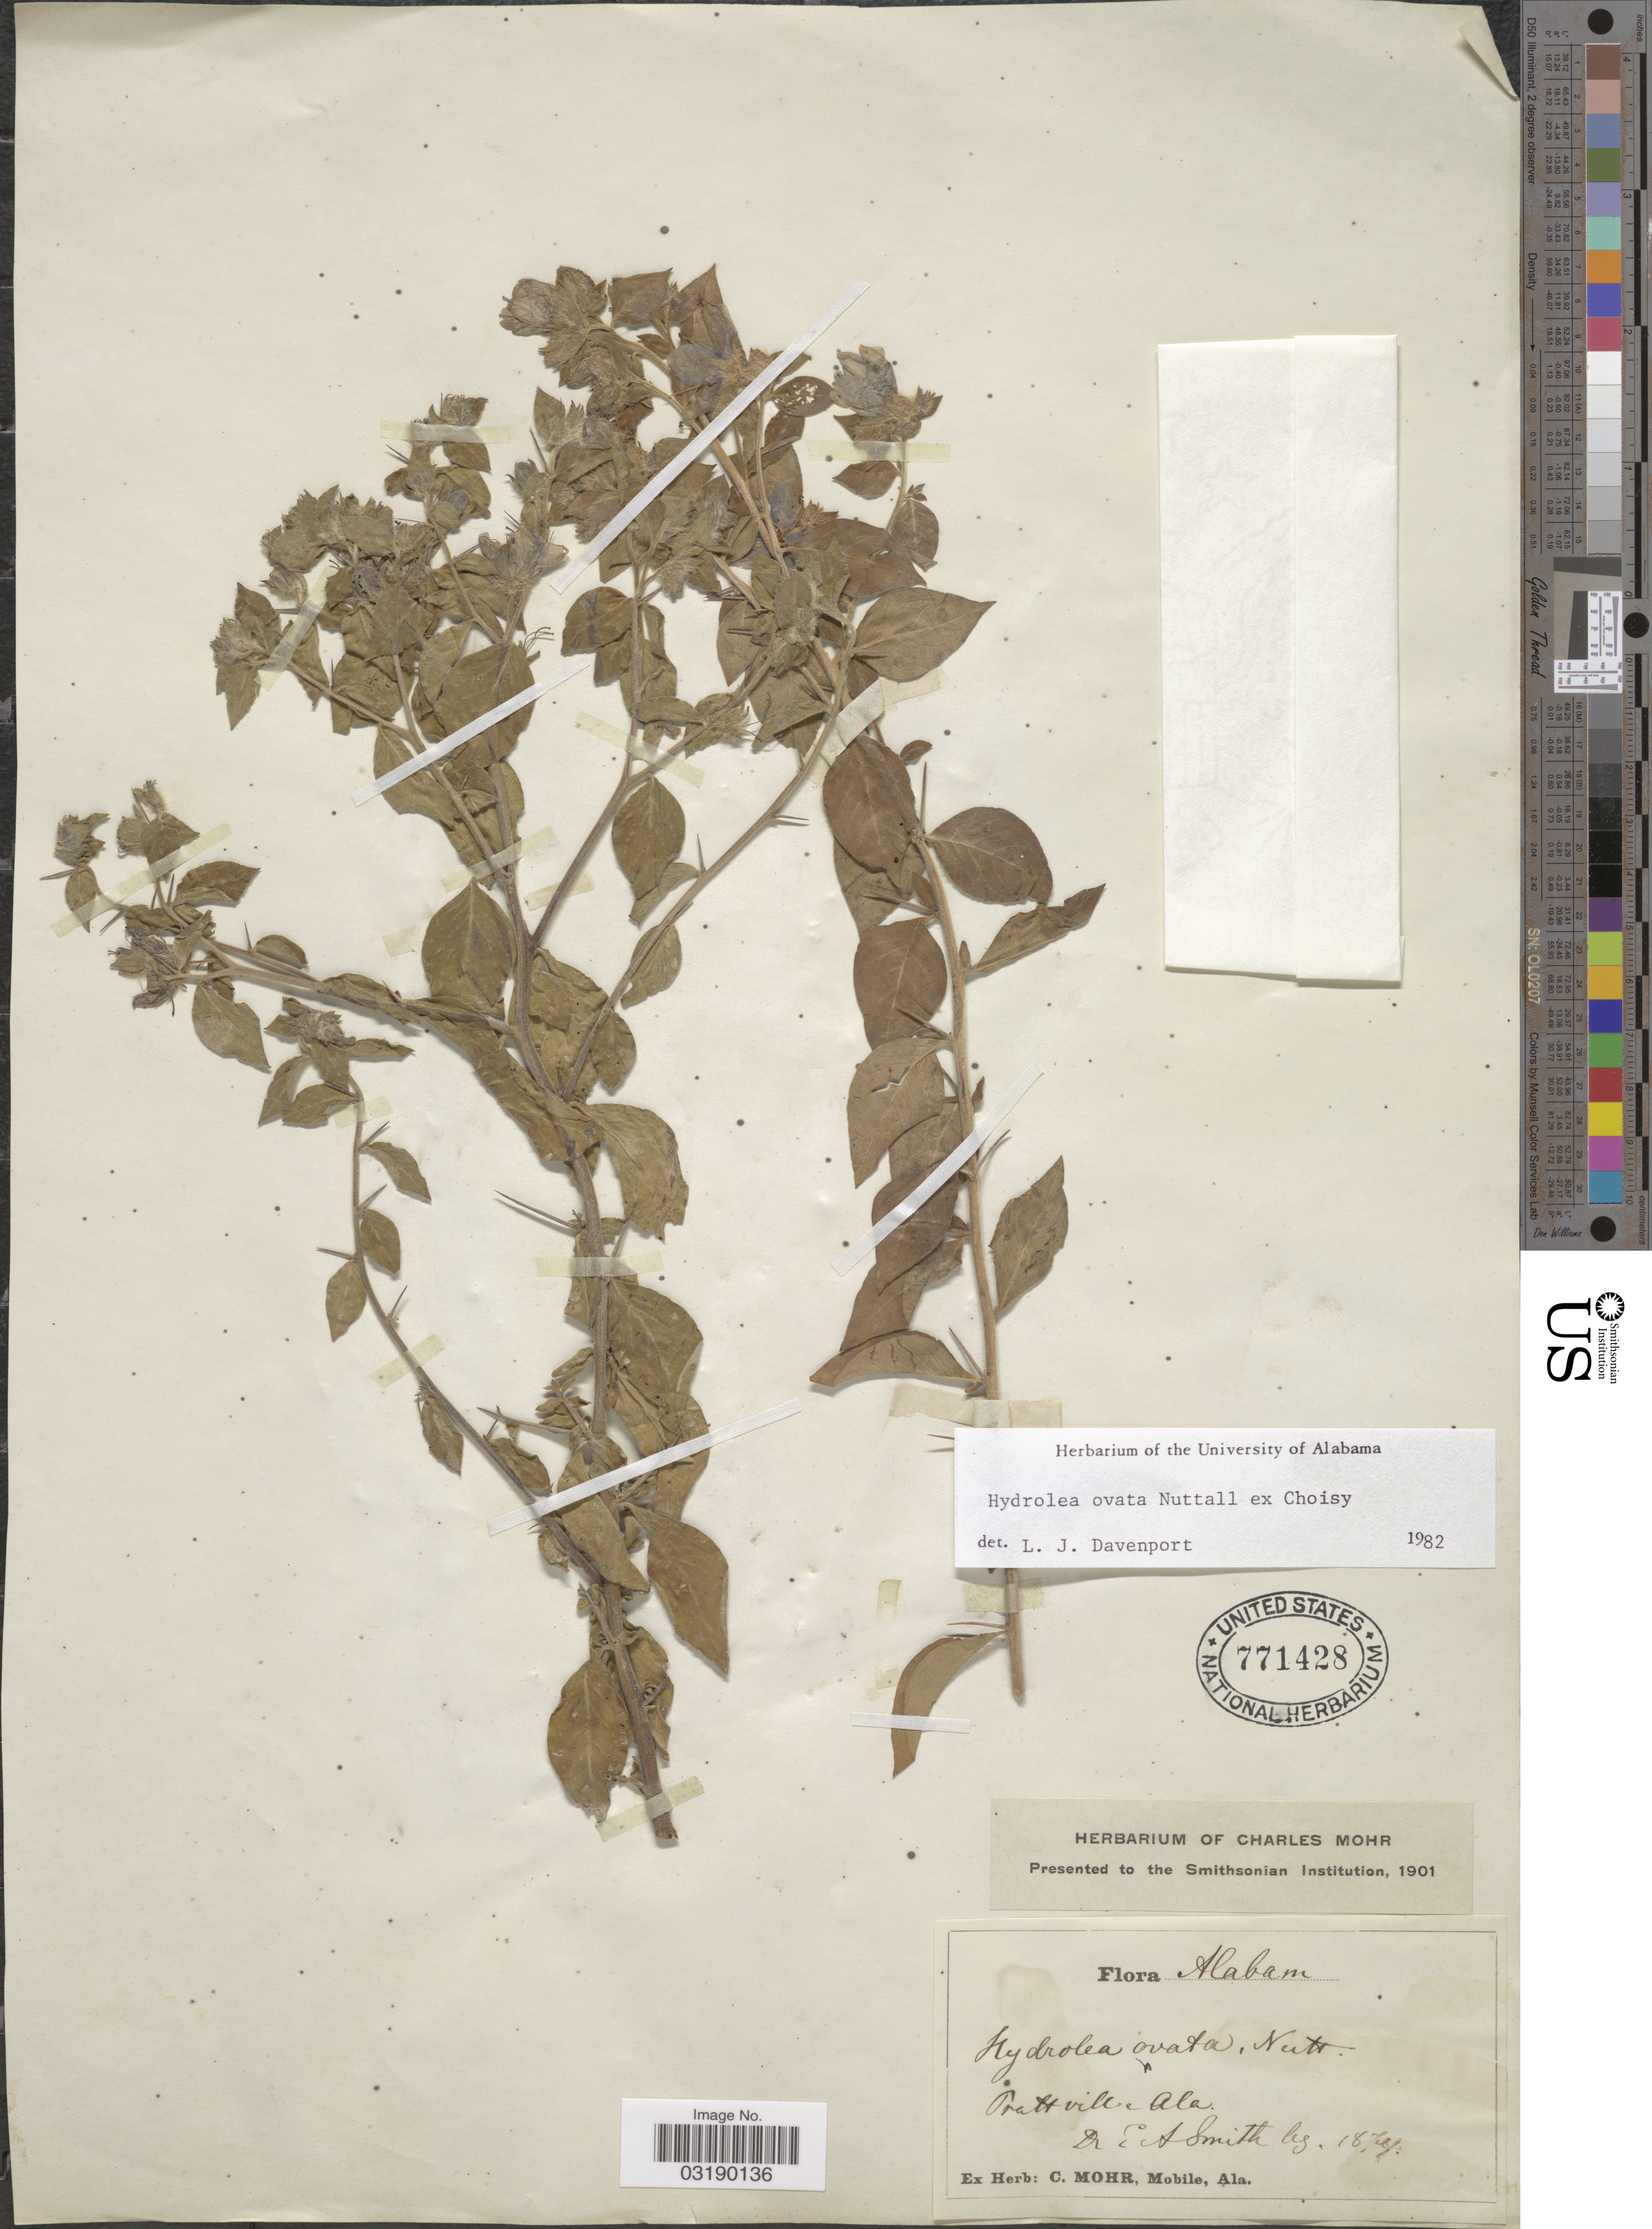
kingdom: Plantae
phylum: Tracheophyta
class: Magnoliopsida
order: Solanales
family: Hydroleaceae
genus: Hydrolea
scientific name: Hydrolea ovata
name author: Nutt. ex Choisy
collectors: E. A. Smith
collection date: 1874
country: United States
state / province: Alabama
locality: Prattville.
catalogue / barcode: US 771428